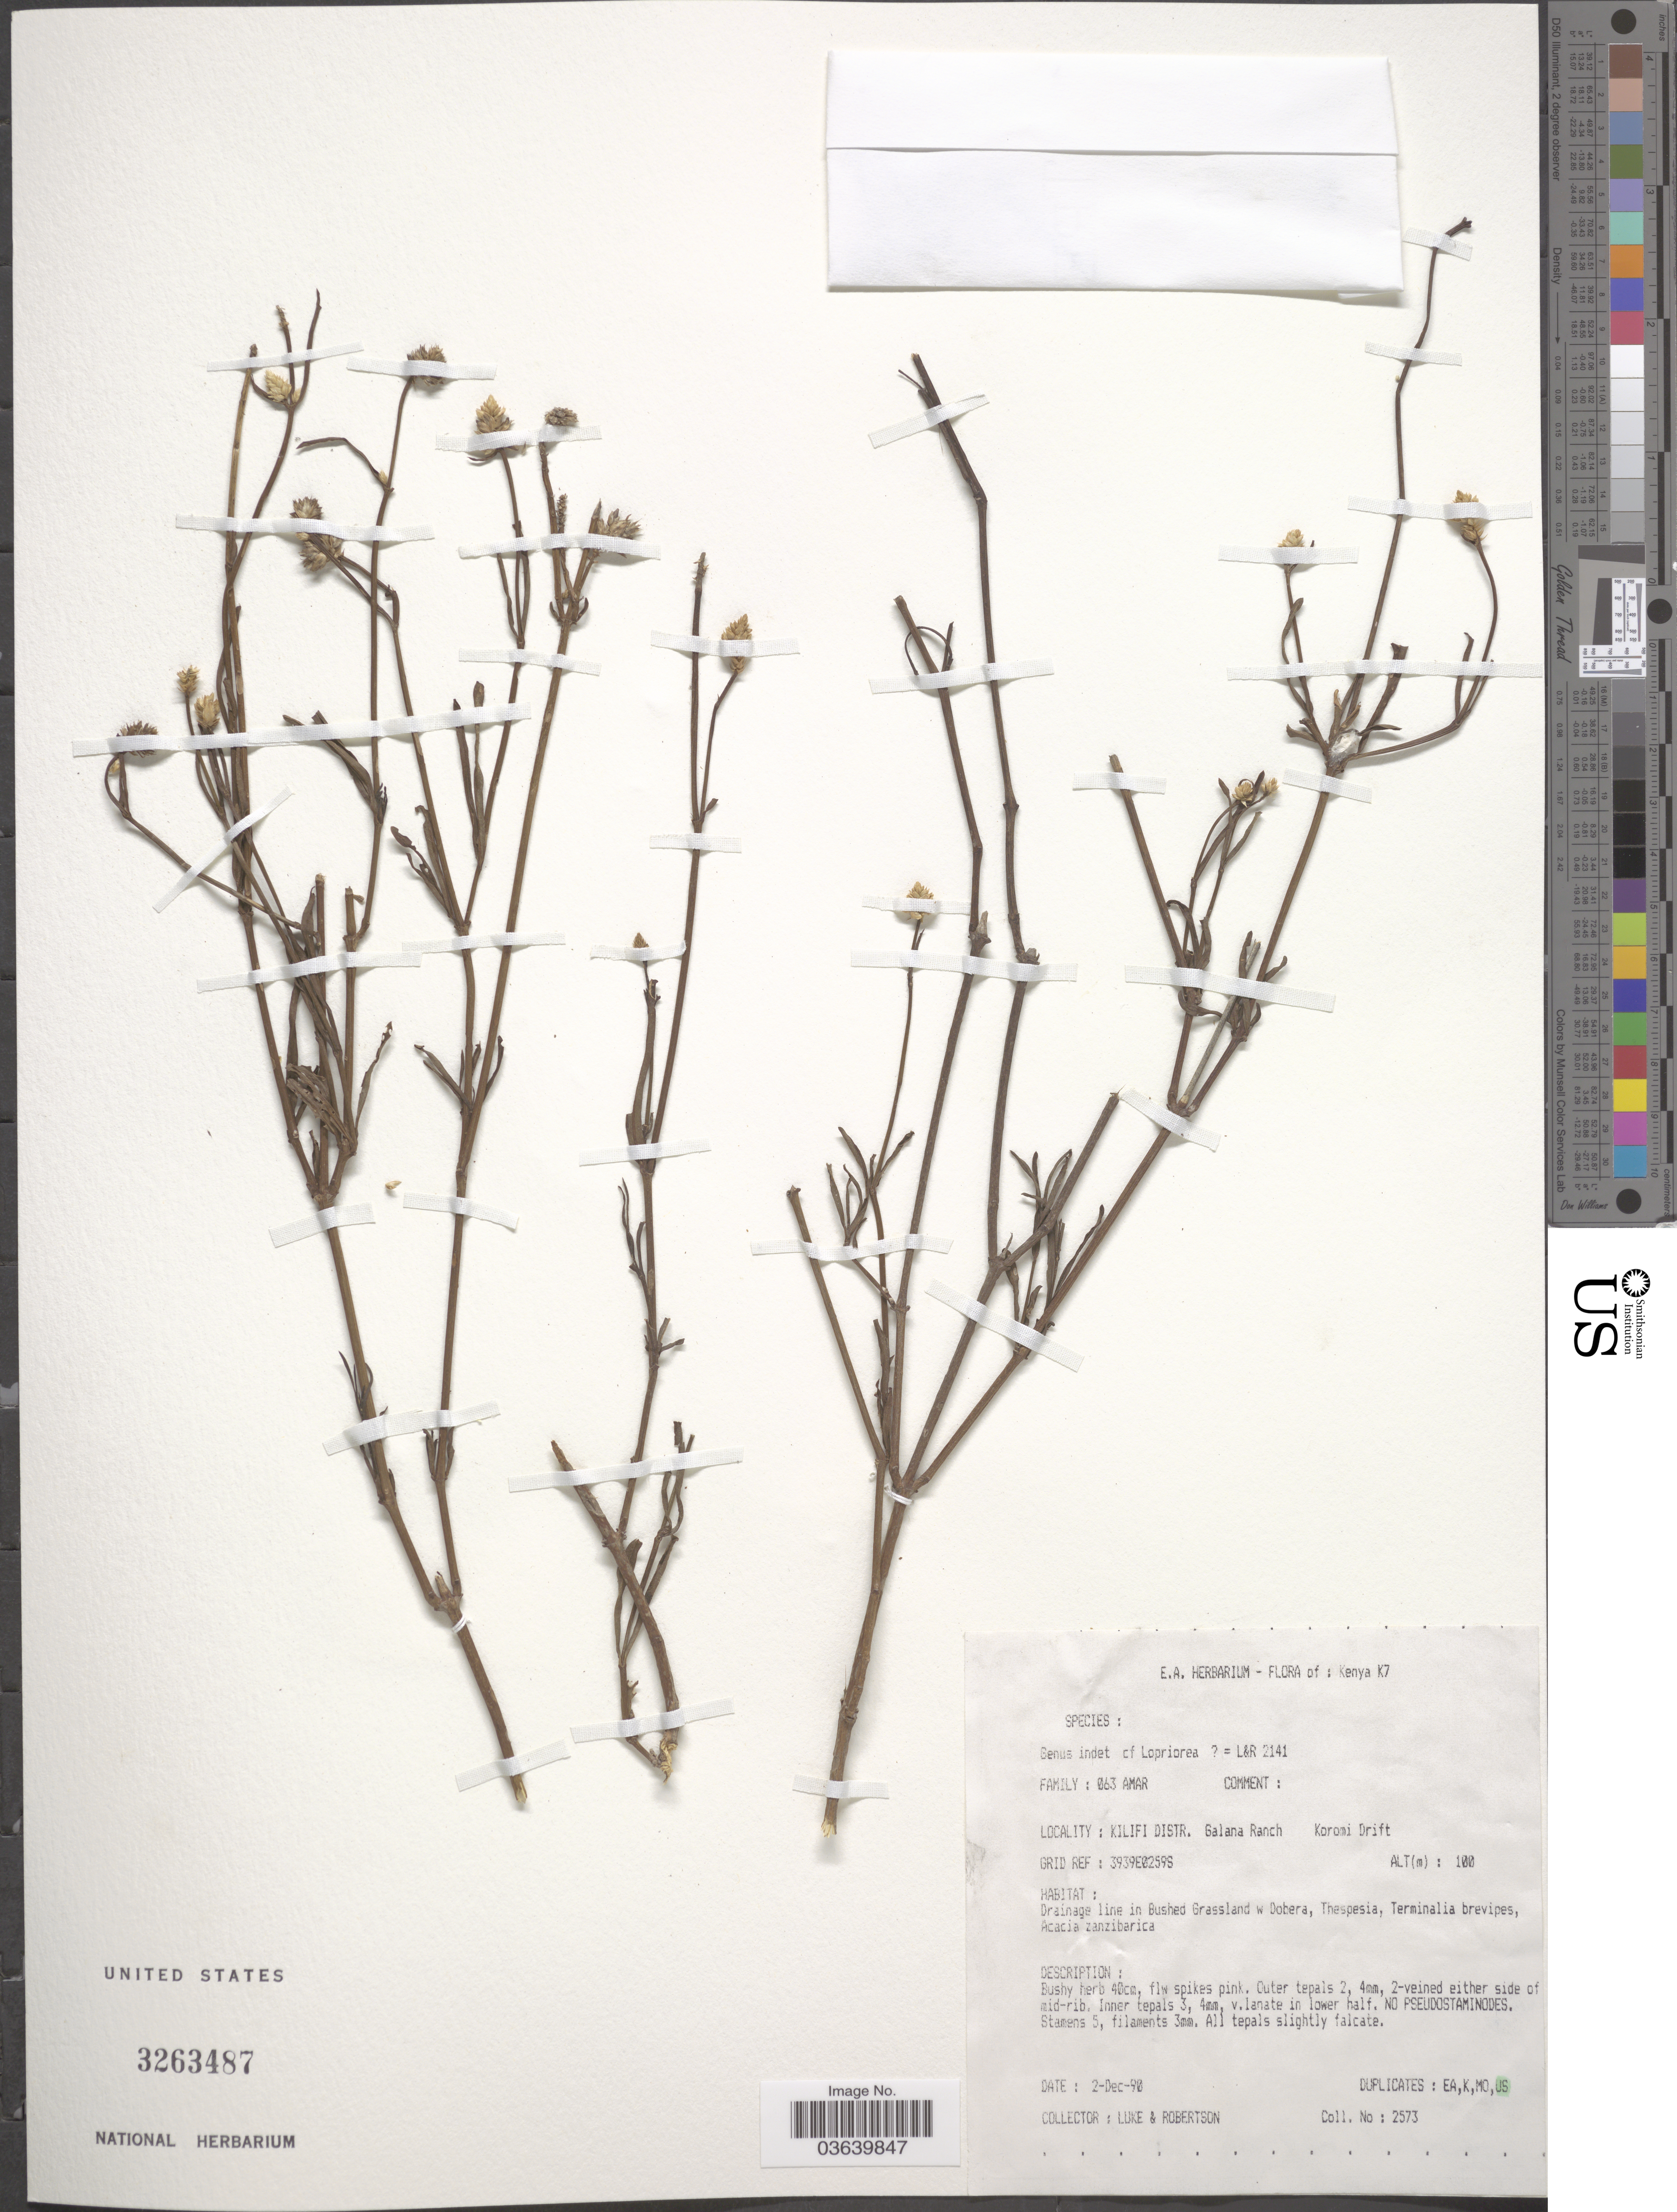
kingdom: Plantae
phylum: Tracheophyta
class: Magnoliopsida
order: Caryophyllales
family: Amaranthaceae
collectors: -. Luke & -. Robertson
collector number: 2573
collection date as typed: Transcribed d/m/y: 2/12/90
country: Kenya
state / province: Kilifi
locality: K7. Kilifi Distr. Galana Ranch. Koromi Drift. Grid Ref: 3939E0259S.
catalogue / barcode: US 3263487